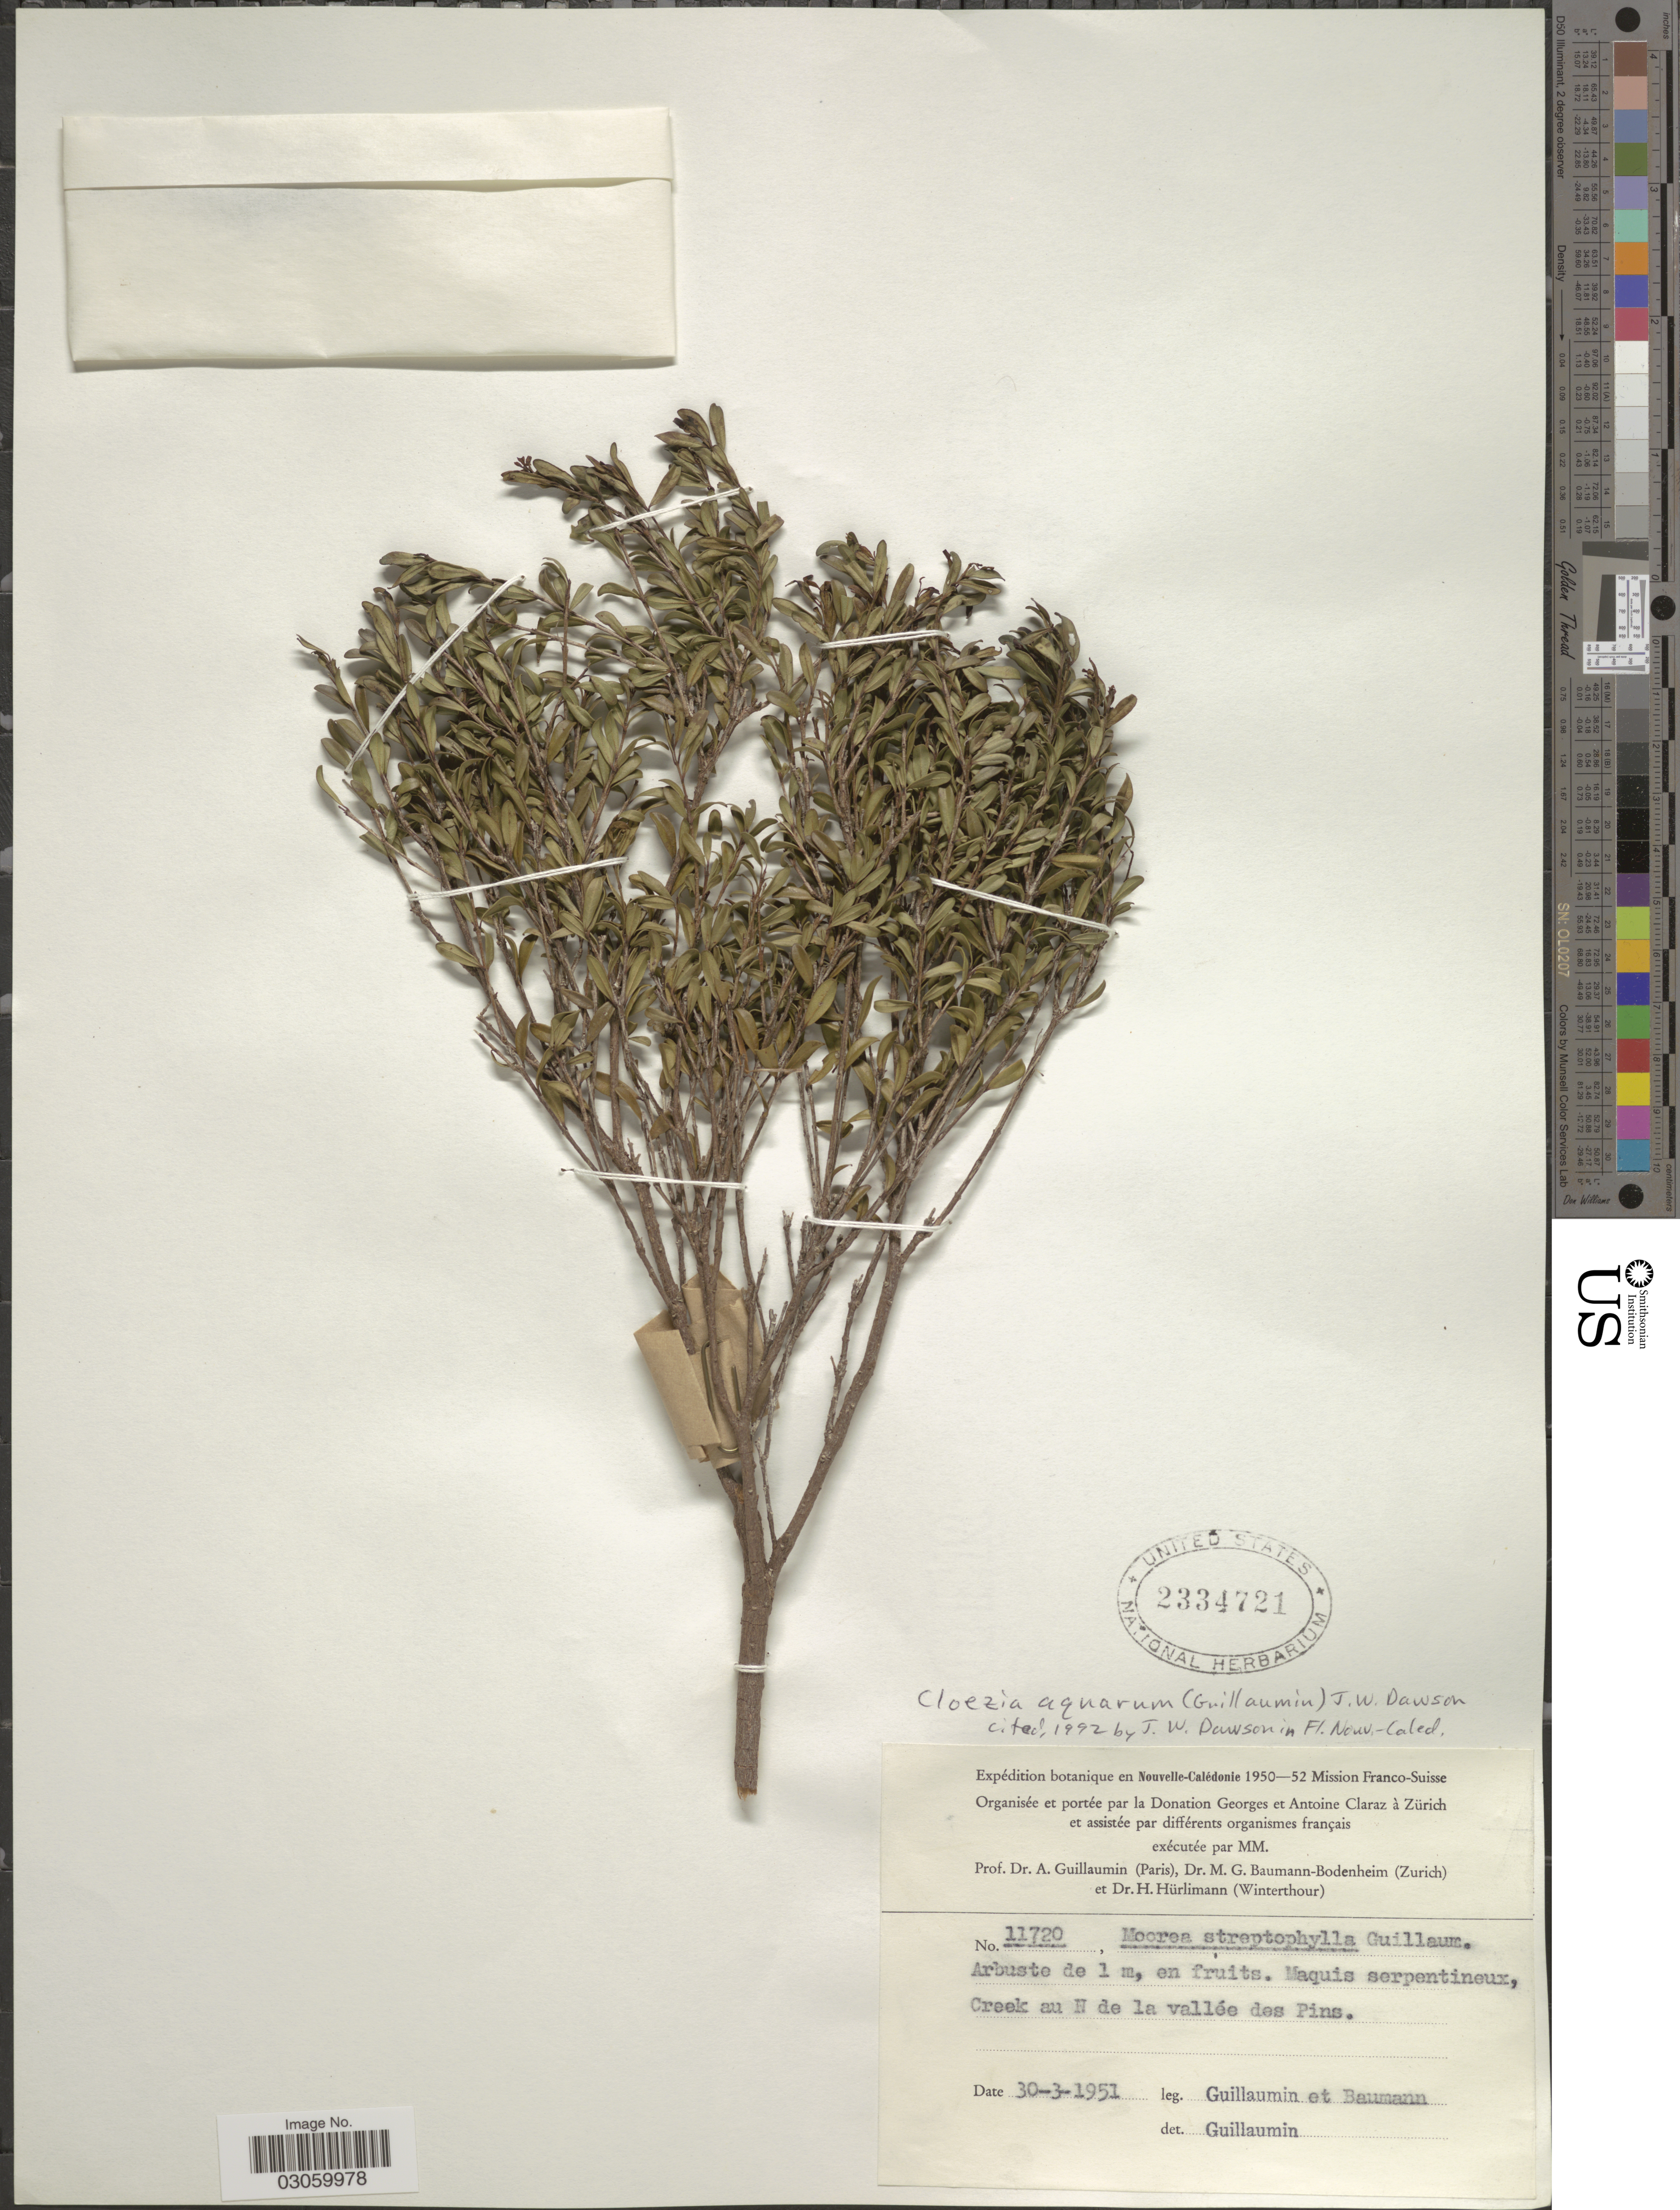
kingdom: Plantae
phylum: Tracheophyta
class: Magnoliopsida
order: Myrtales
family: Myrtaceae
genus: Cloezia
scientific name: Cloezia aquarum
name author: (Guillaumin) J.W. Dawson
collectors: A. Guillaumin & M. G. Baumann-Bodenheim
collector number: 11720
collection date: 1951-03-30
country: New Caledonia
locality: Nouvelle-Calédonie, Maquis serpentineux, Creek au N de la vallée des Pins.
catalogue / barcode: US 2334721